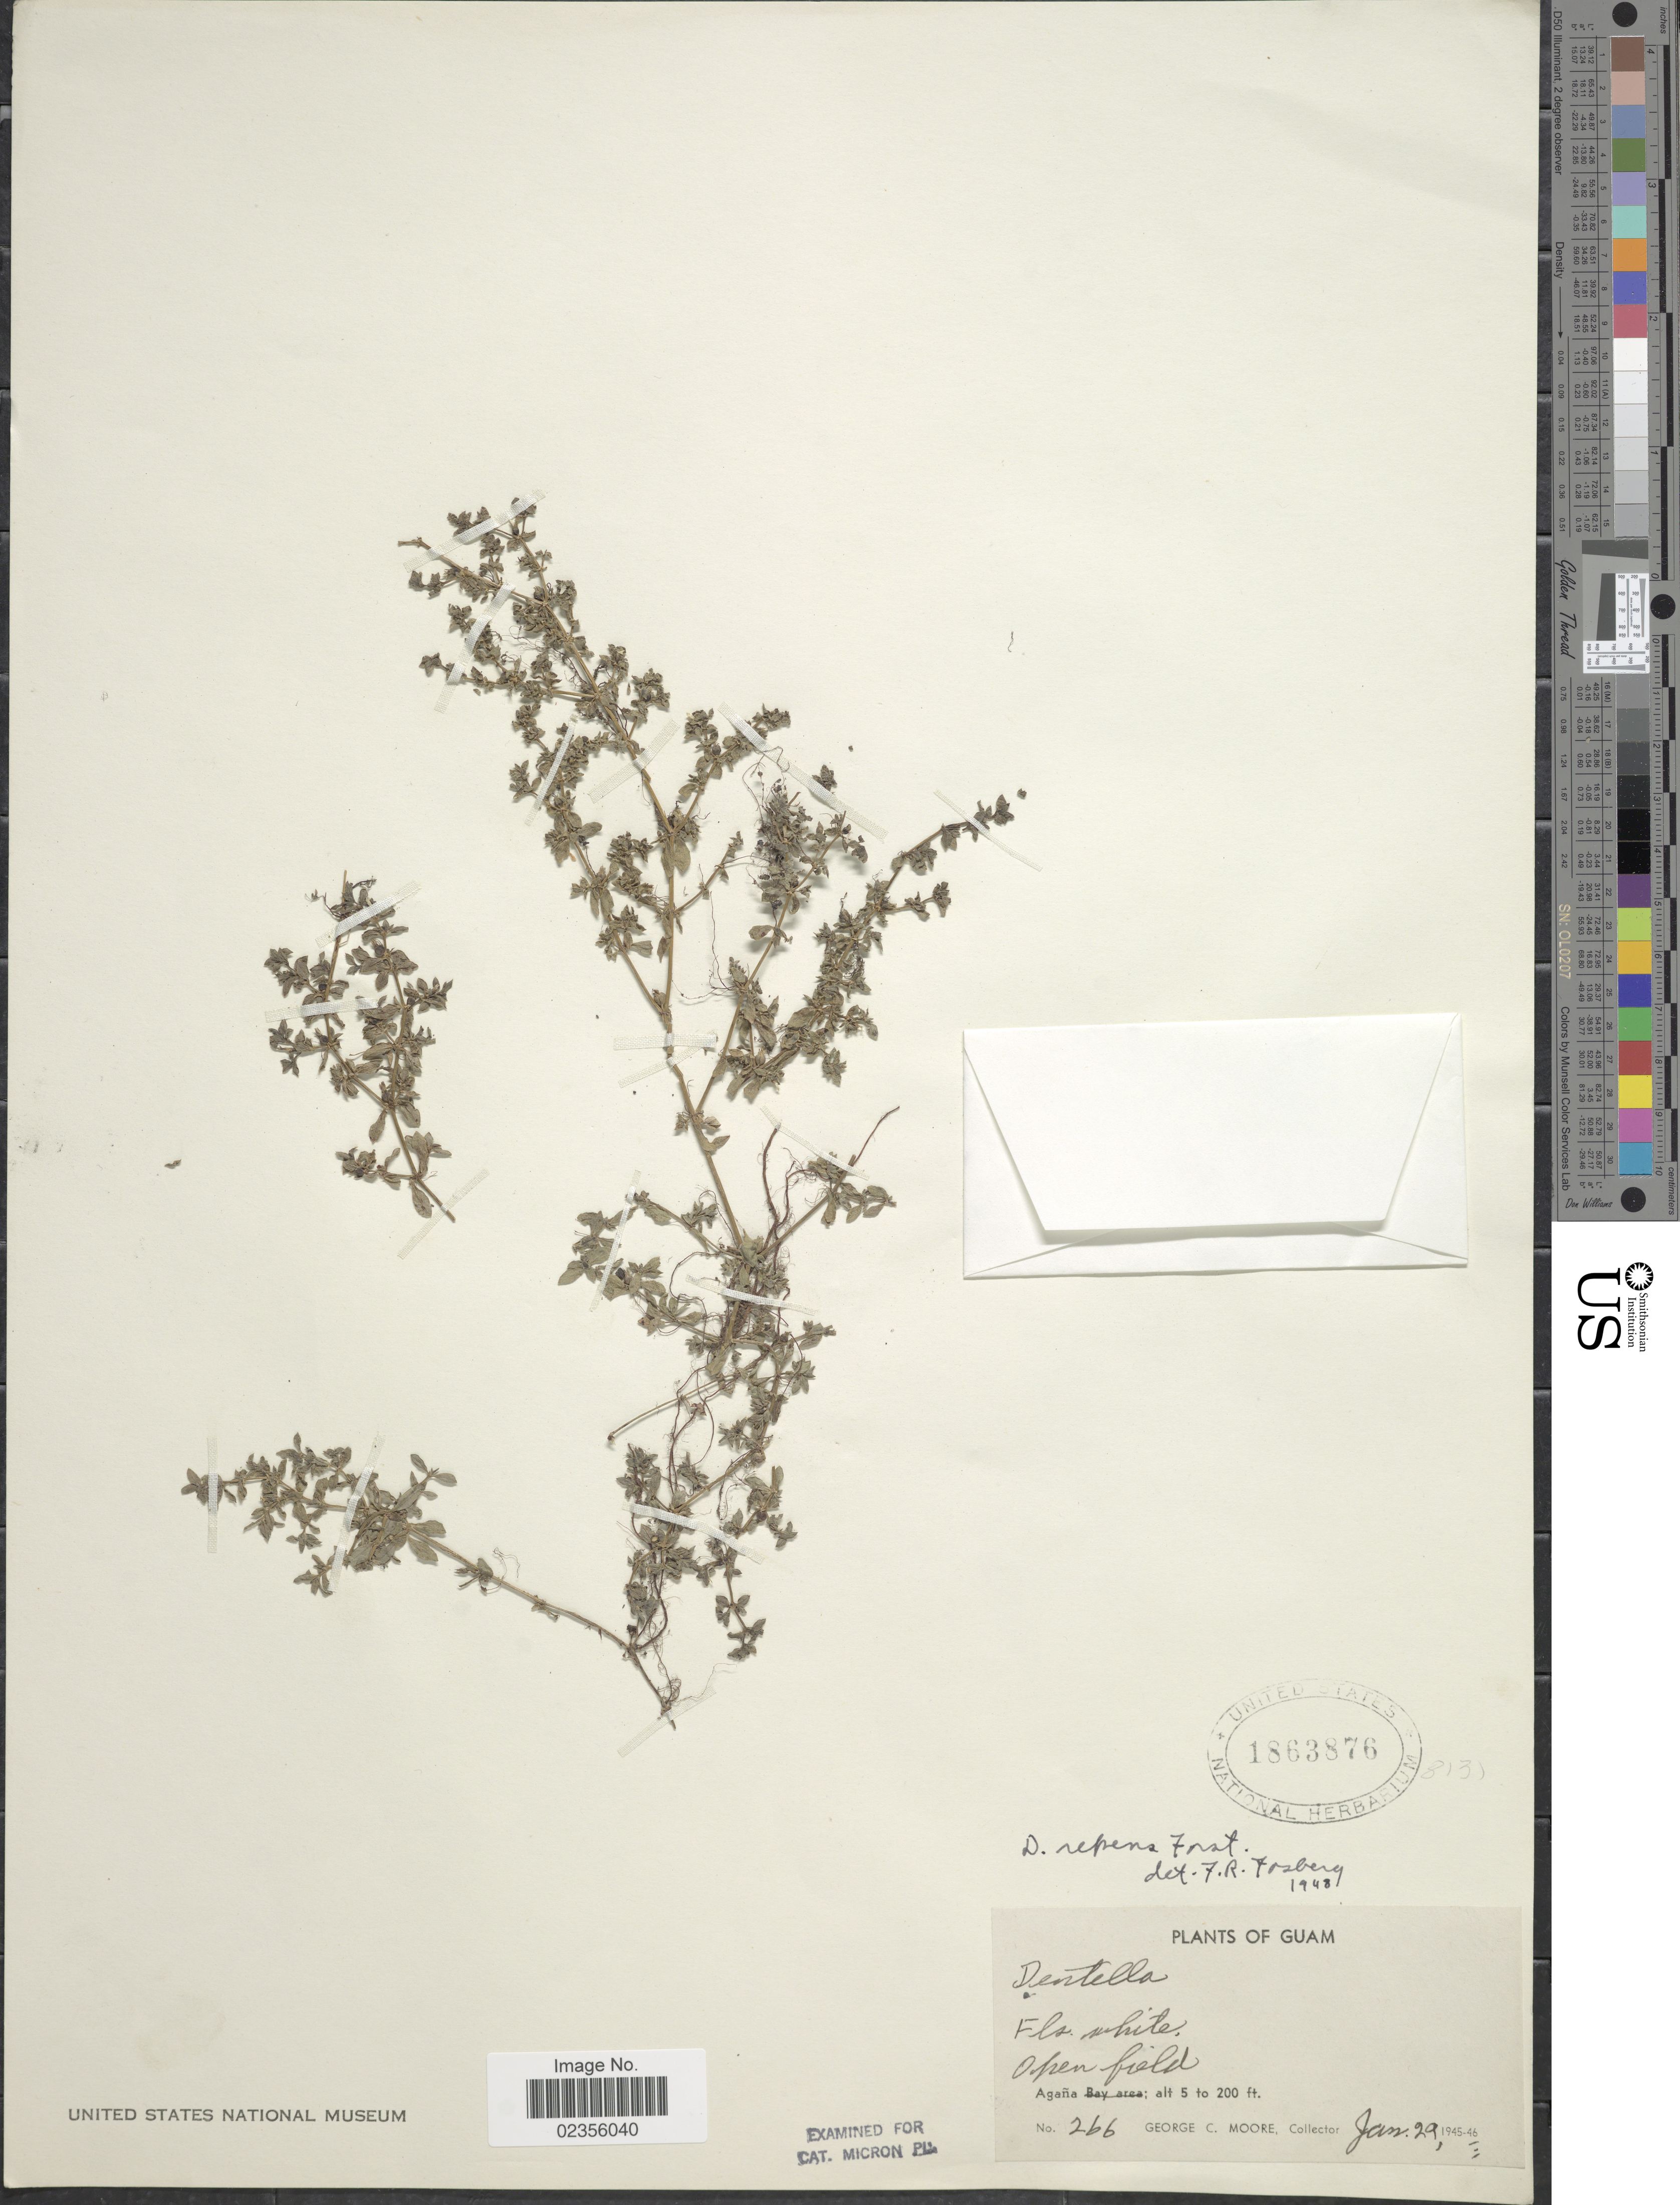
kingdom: Plantae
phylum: Tracheophyta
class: Magnoliopsida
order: Gentianales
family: Rubiaceae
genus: Dentella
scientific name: Dentella repens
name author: J.R. Forst. & G. Forst.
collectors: G. C. Moore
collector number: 266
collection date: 1946-01-29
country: Guam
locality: Agaña, open field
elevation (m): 2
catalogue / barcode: US 1863876